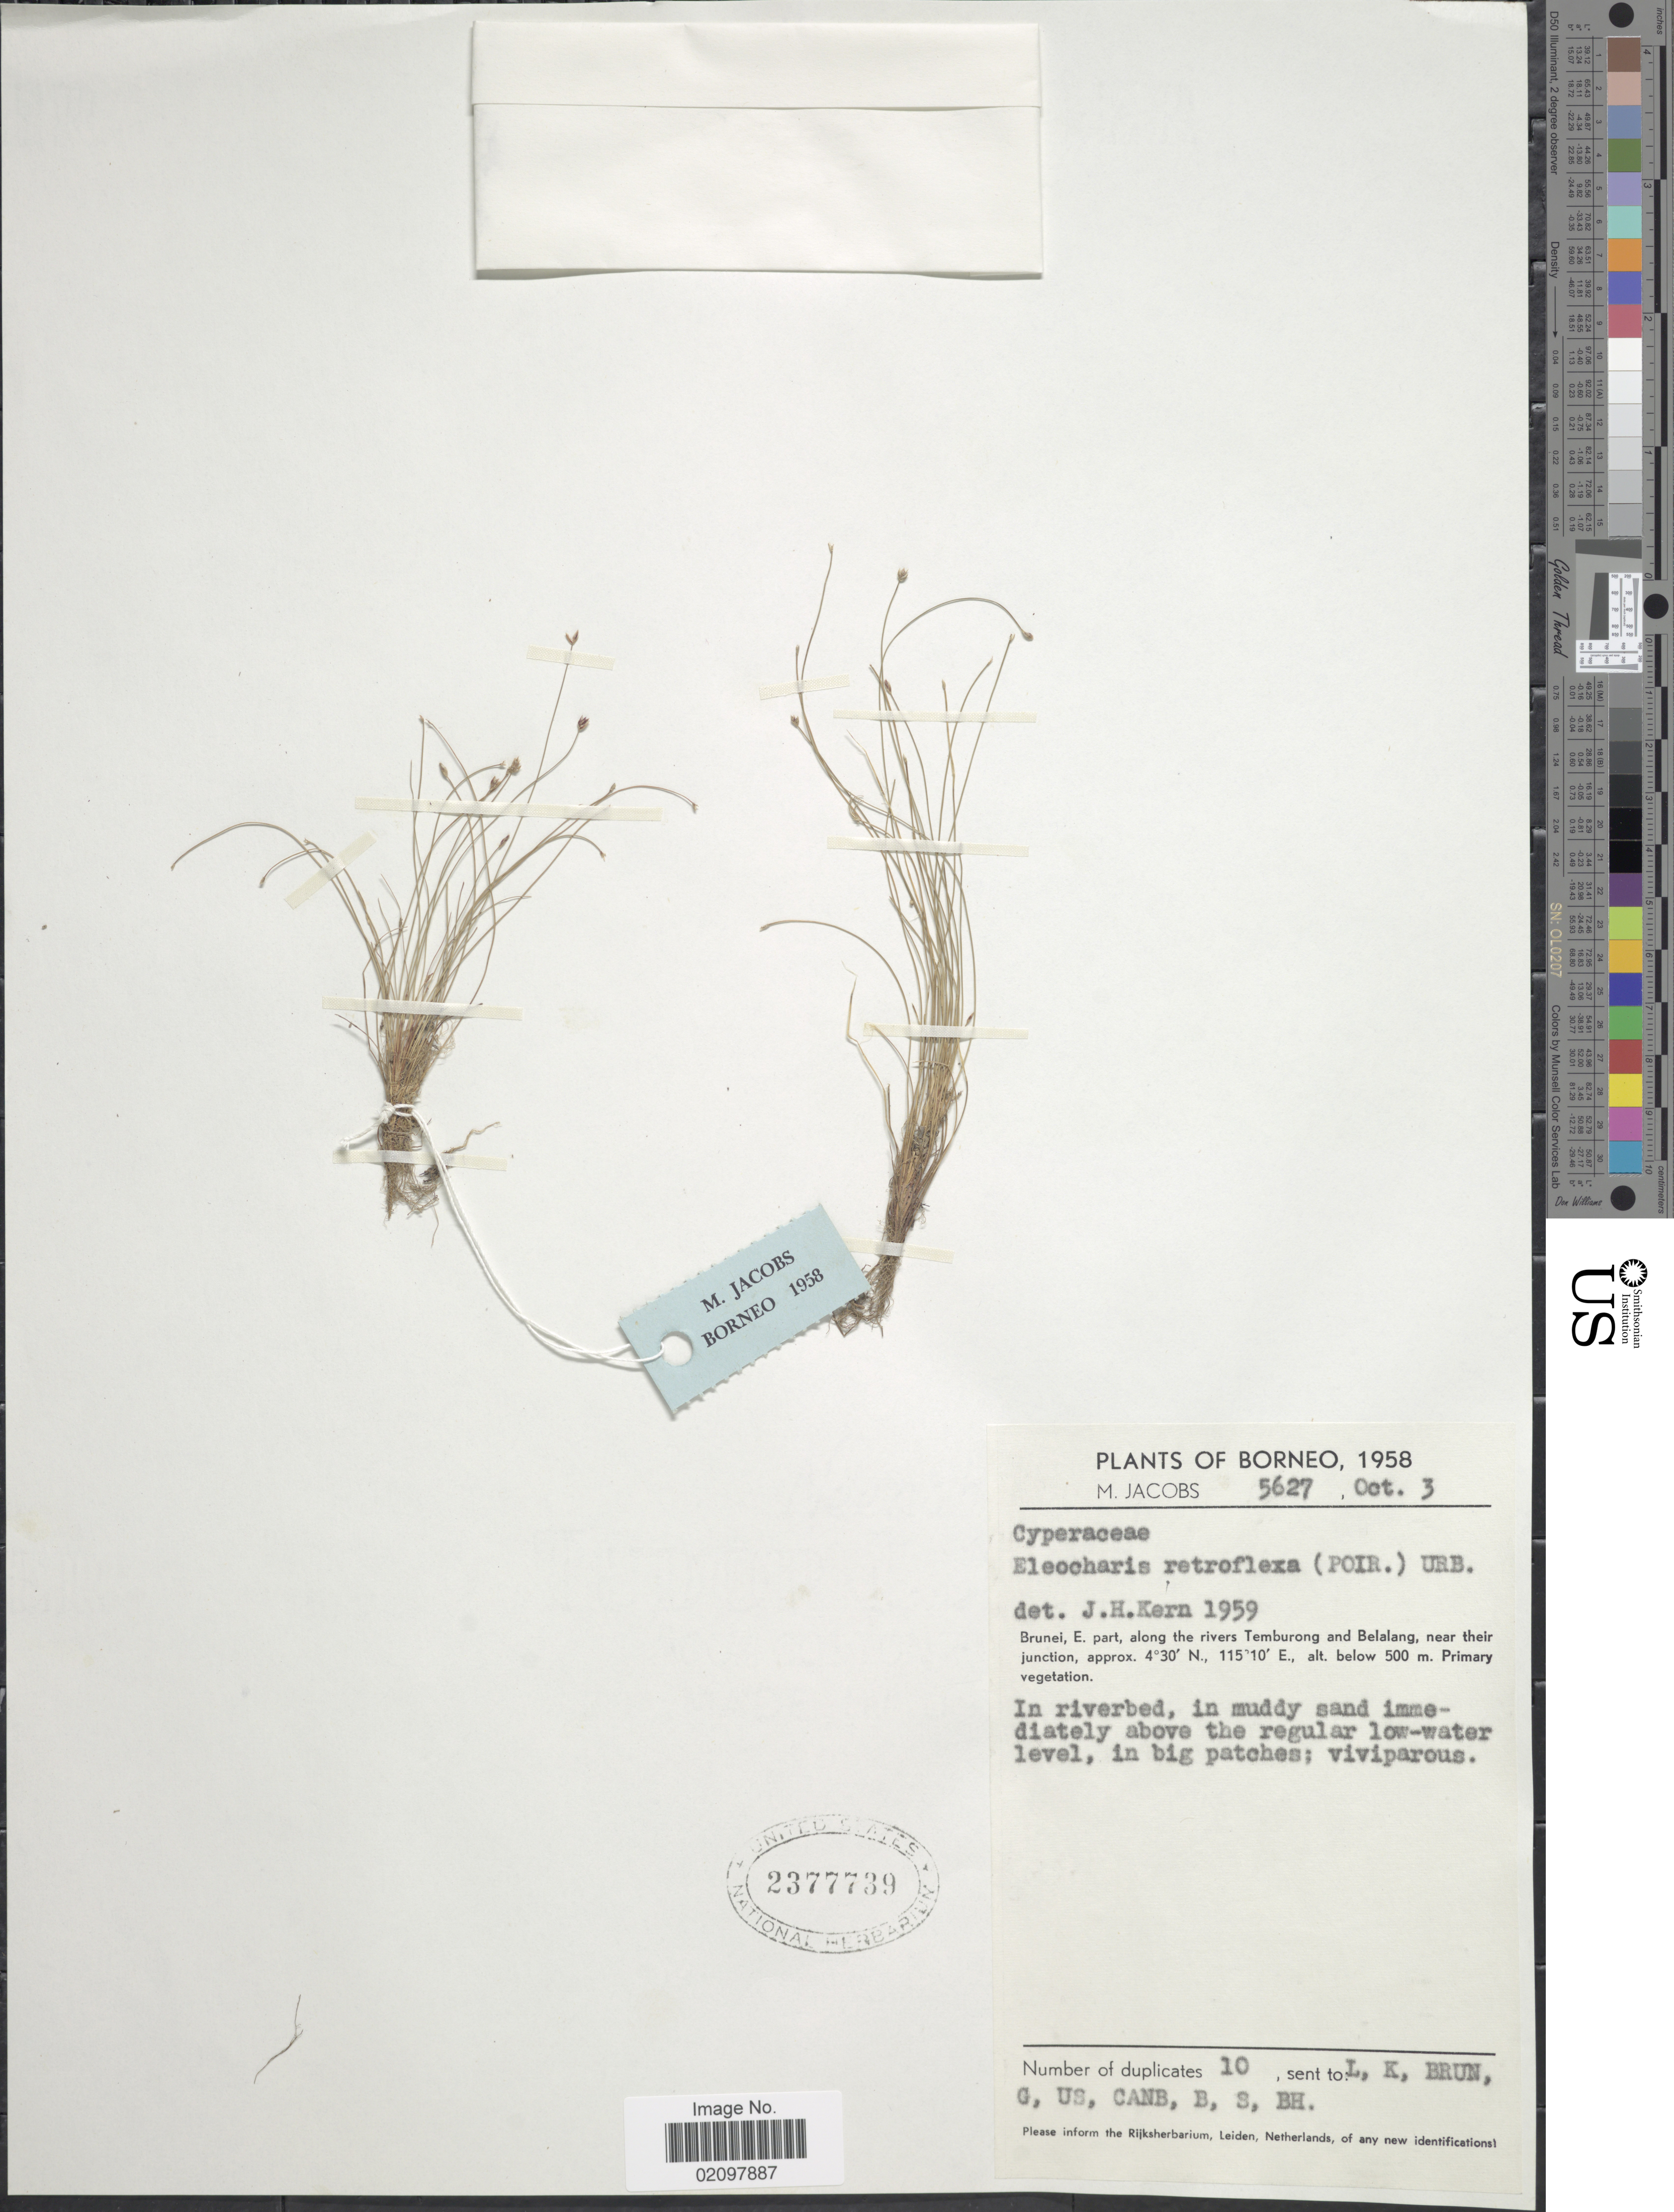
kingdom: Plantae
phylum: Tracheophyta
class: Liliopsida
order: Poales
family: Cyperaceae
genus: Eleocharis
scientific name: Eleocharis retroflexa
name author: (Poir.) Urb.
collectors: M. Jacobs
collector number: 5627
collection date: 1958-10-03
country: Brunei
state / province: Brunei and Muara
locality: Borneo. Brunei, E. part, along the rivers, Temburong and Belalang, near their junction. In riverbed, in muddy sand immediately above the regular low-water level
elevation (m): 500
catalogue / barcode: US 2377739